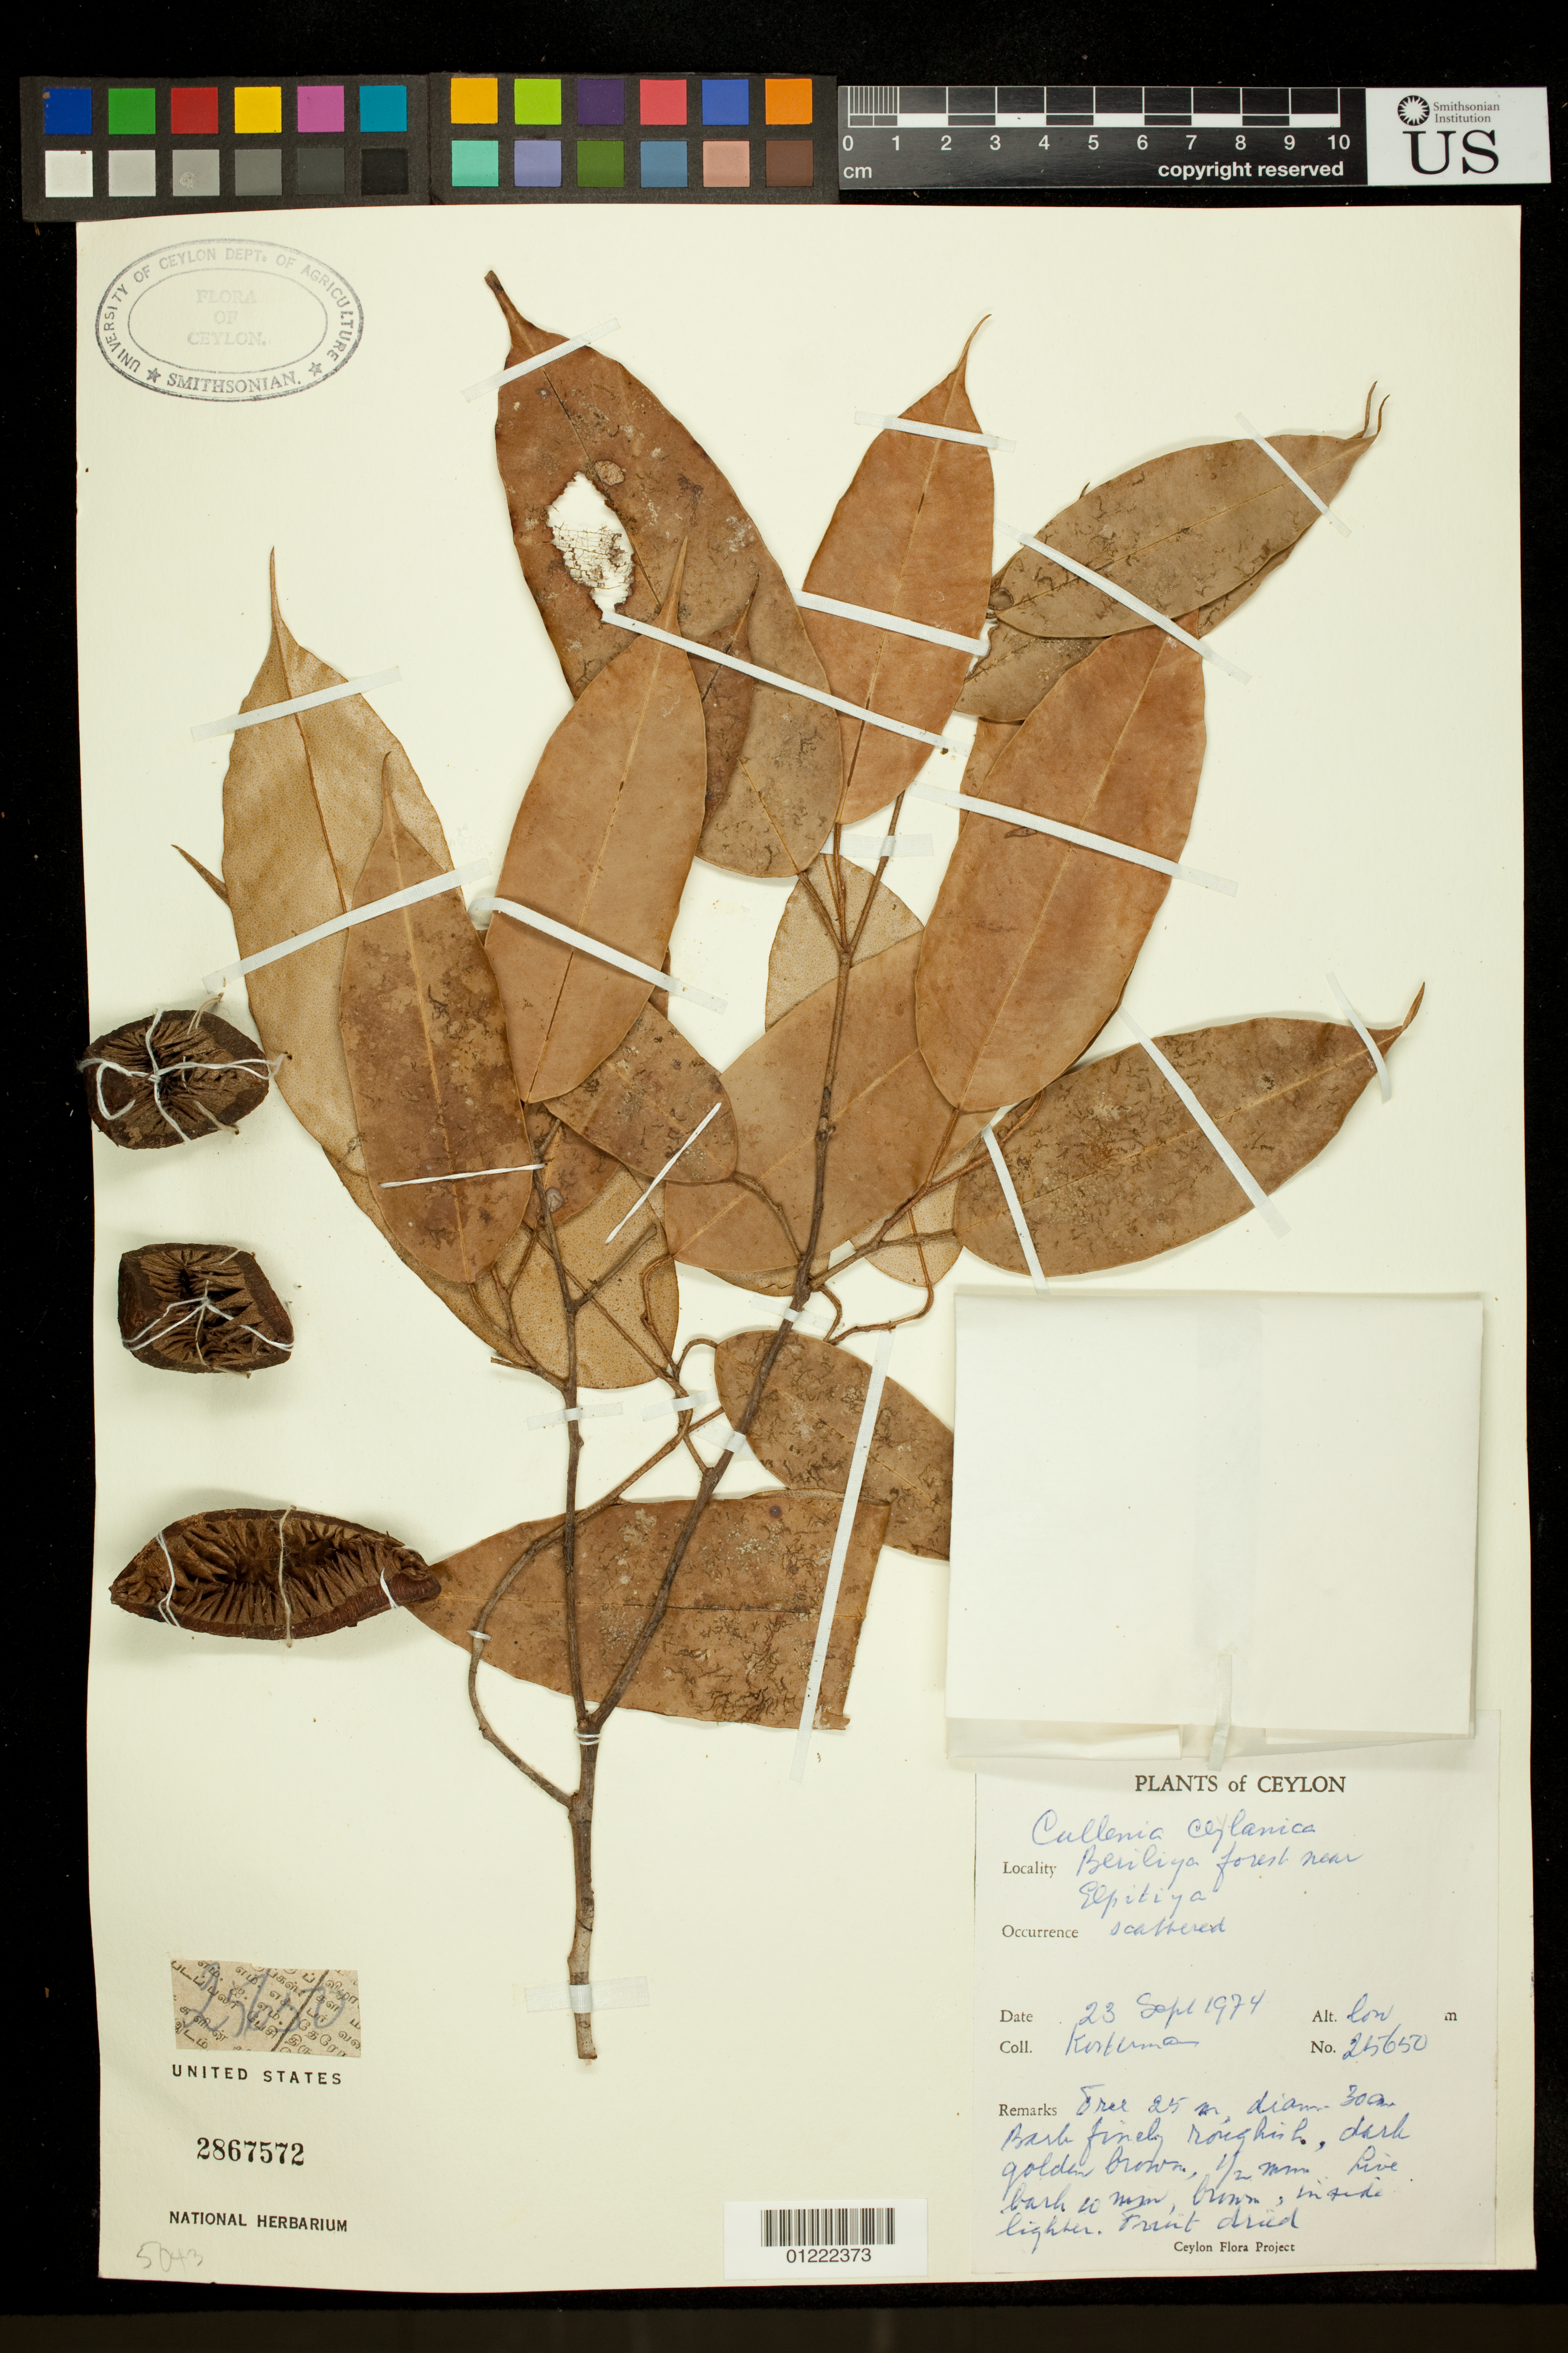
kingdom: Plantae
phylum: Tracheophyta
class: Magnoliopsida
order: Malvales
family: Malvaceae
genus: Cullenia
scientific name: Cullenia ceylanica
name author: (Gardner) K. Schum.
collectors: A. J. G. Kostermans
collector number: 25650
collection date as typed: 9/23/1974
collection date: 1974-09-23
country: Sri Lanka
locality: Beriliya forest near Elpitiya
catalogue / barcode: US 2867572